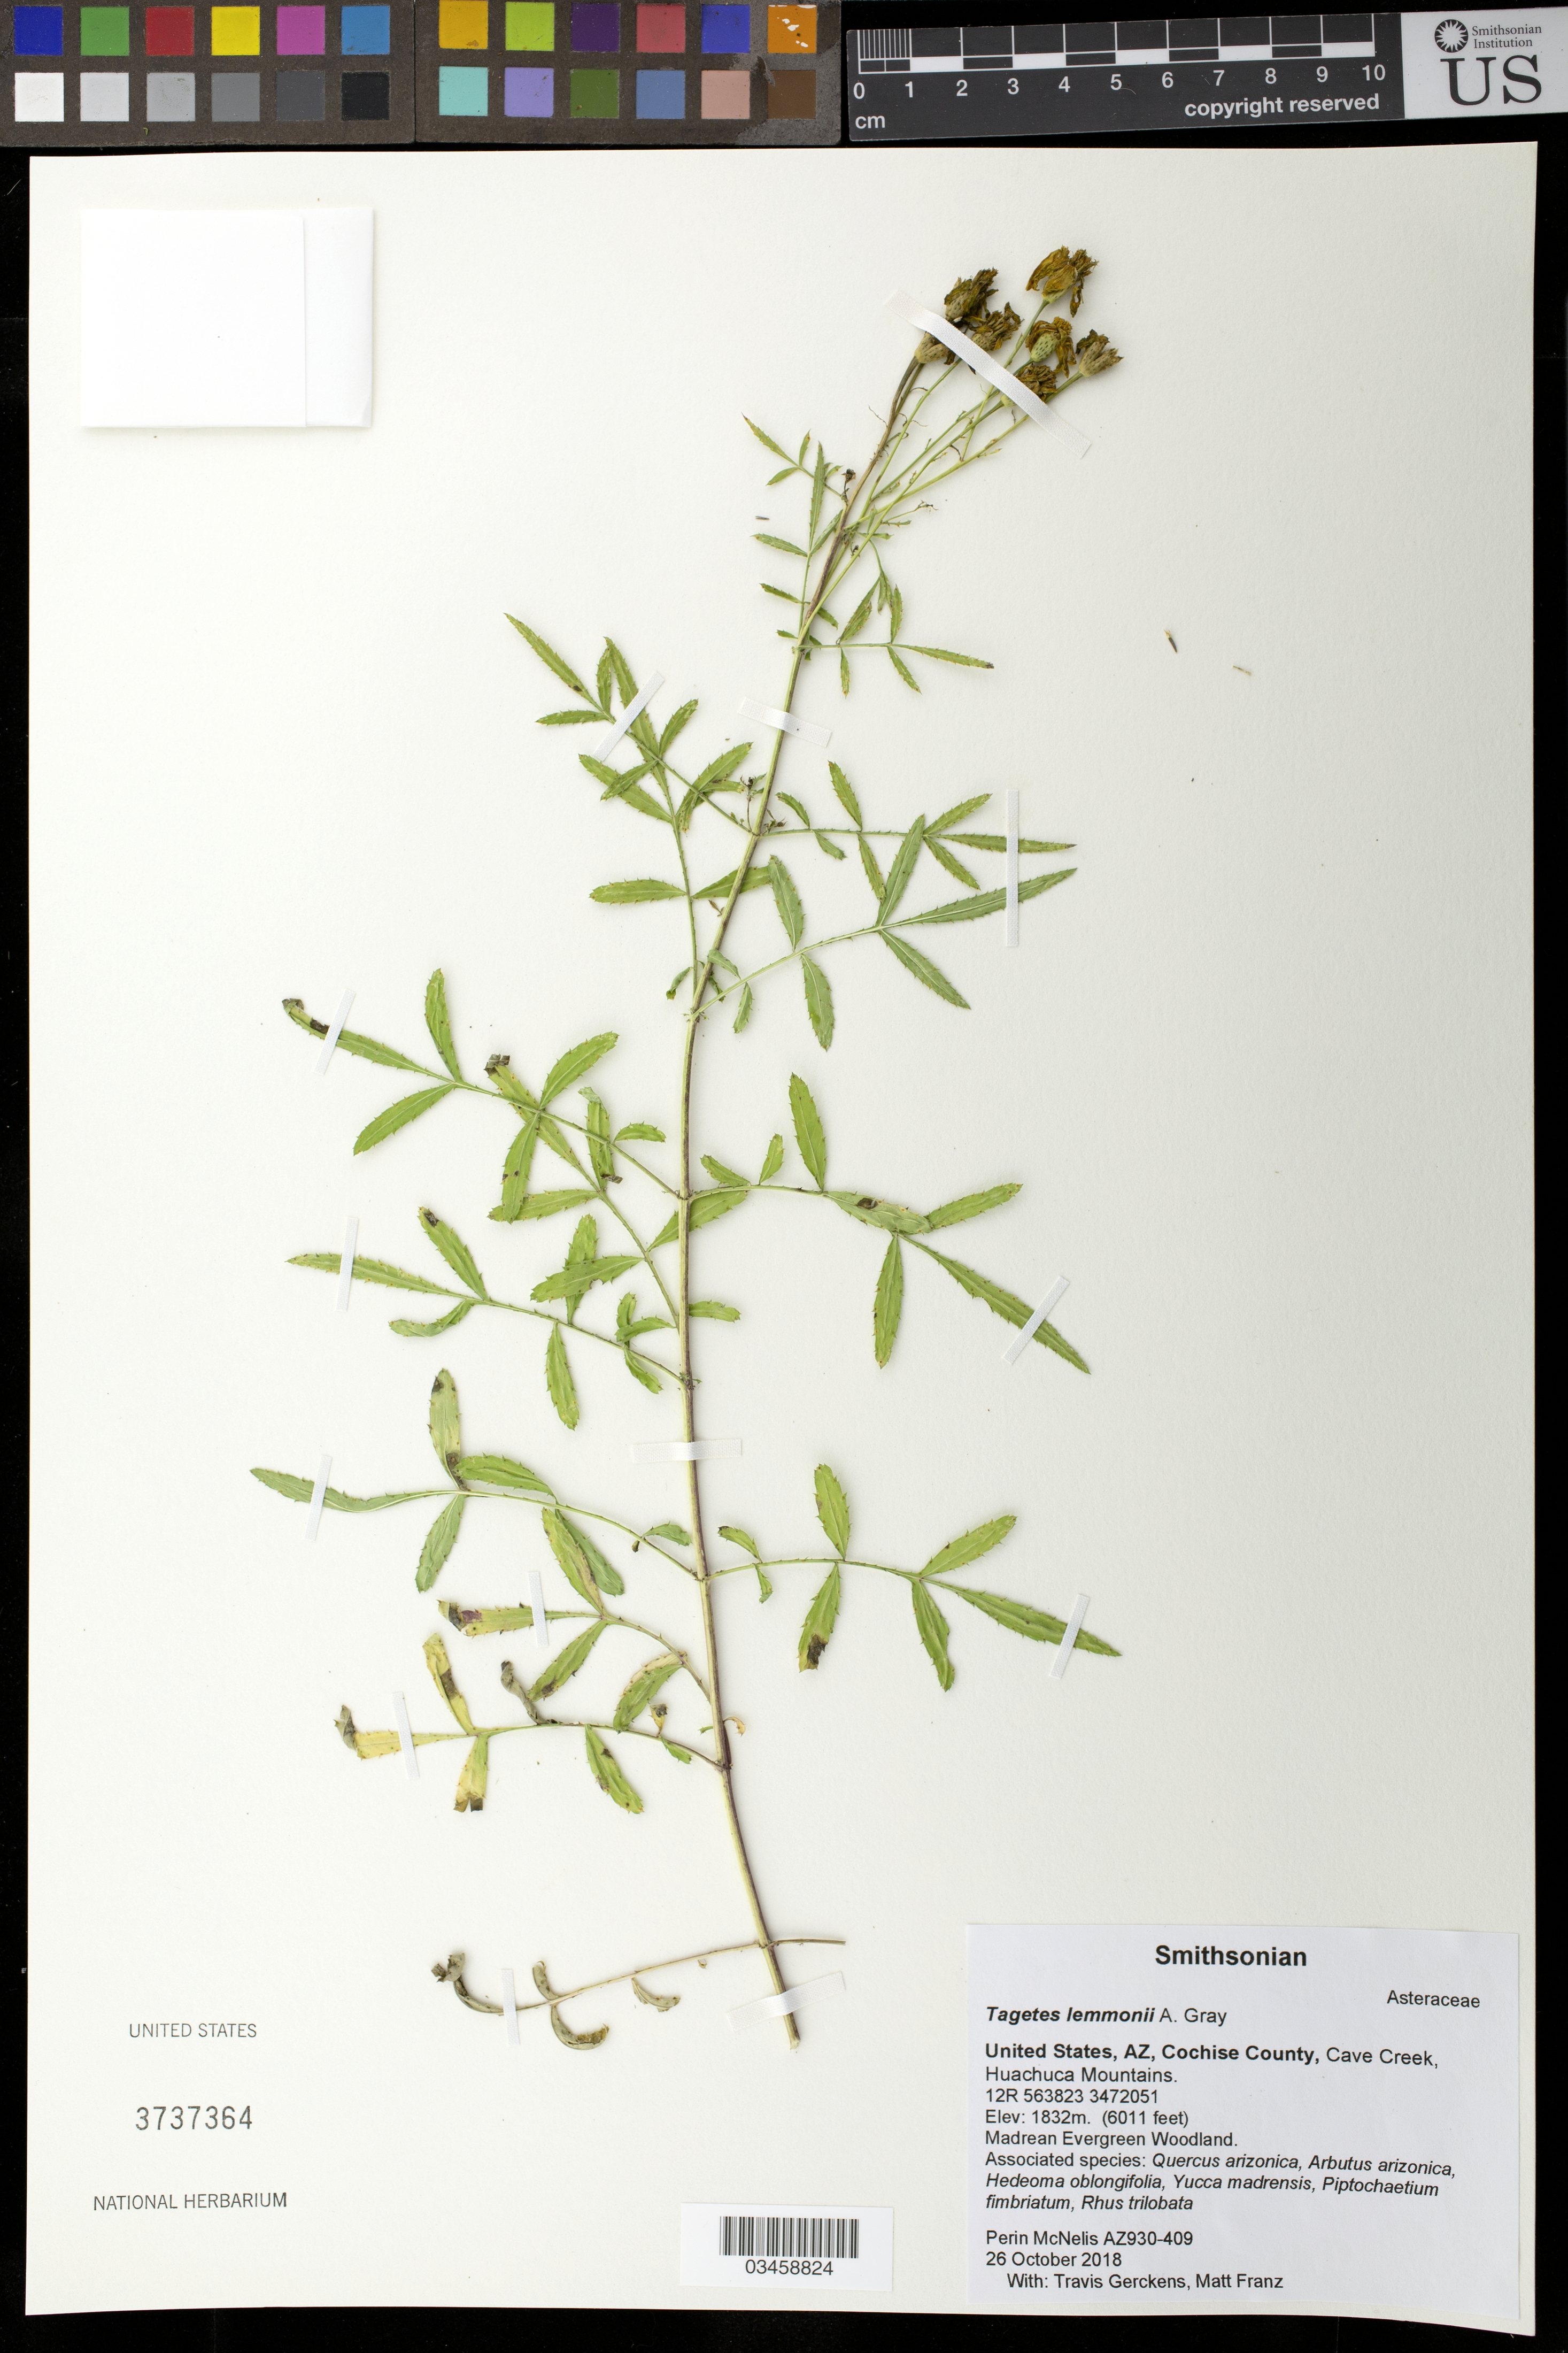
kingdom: Plantae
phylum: Tracheophyta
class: Magnoliopsida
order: Asterales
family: Asteraceae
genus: Tagetes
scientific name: Tagetes lemmonii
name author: A. Gray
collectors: P. McNelis, T. Gerckens & M. Franz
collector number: AZ930-409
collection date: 2018-10-26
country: United States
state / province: Arizona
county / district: Cochise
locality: Cave Creek, Huachuca Mtns.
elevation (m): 1832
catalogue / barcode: US 3737364